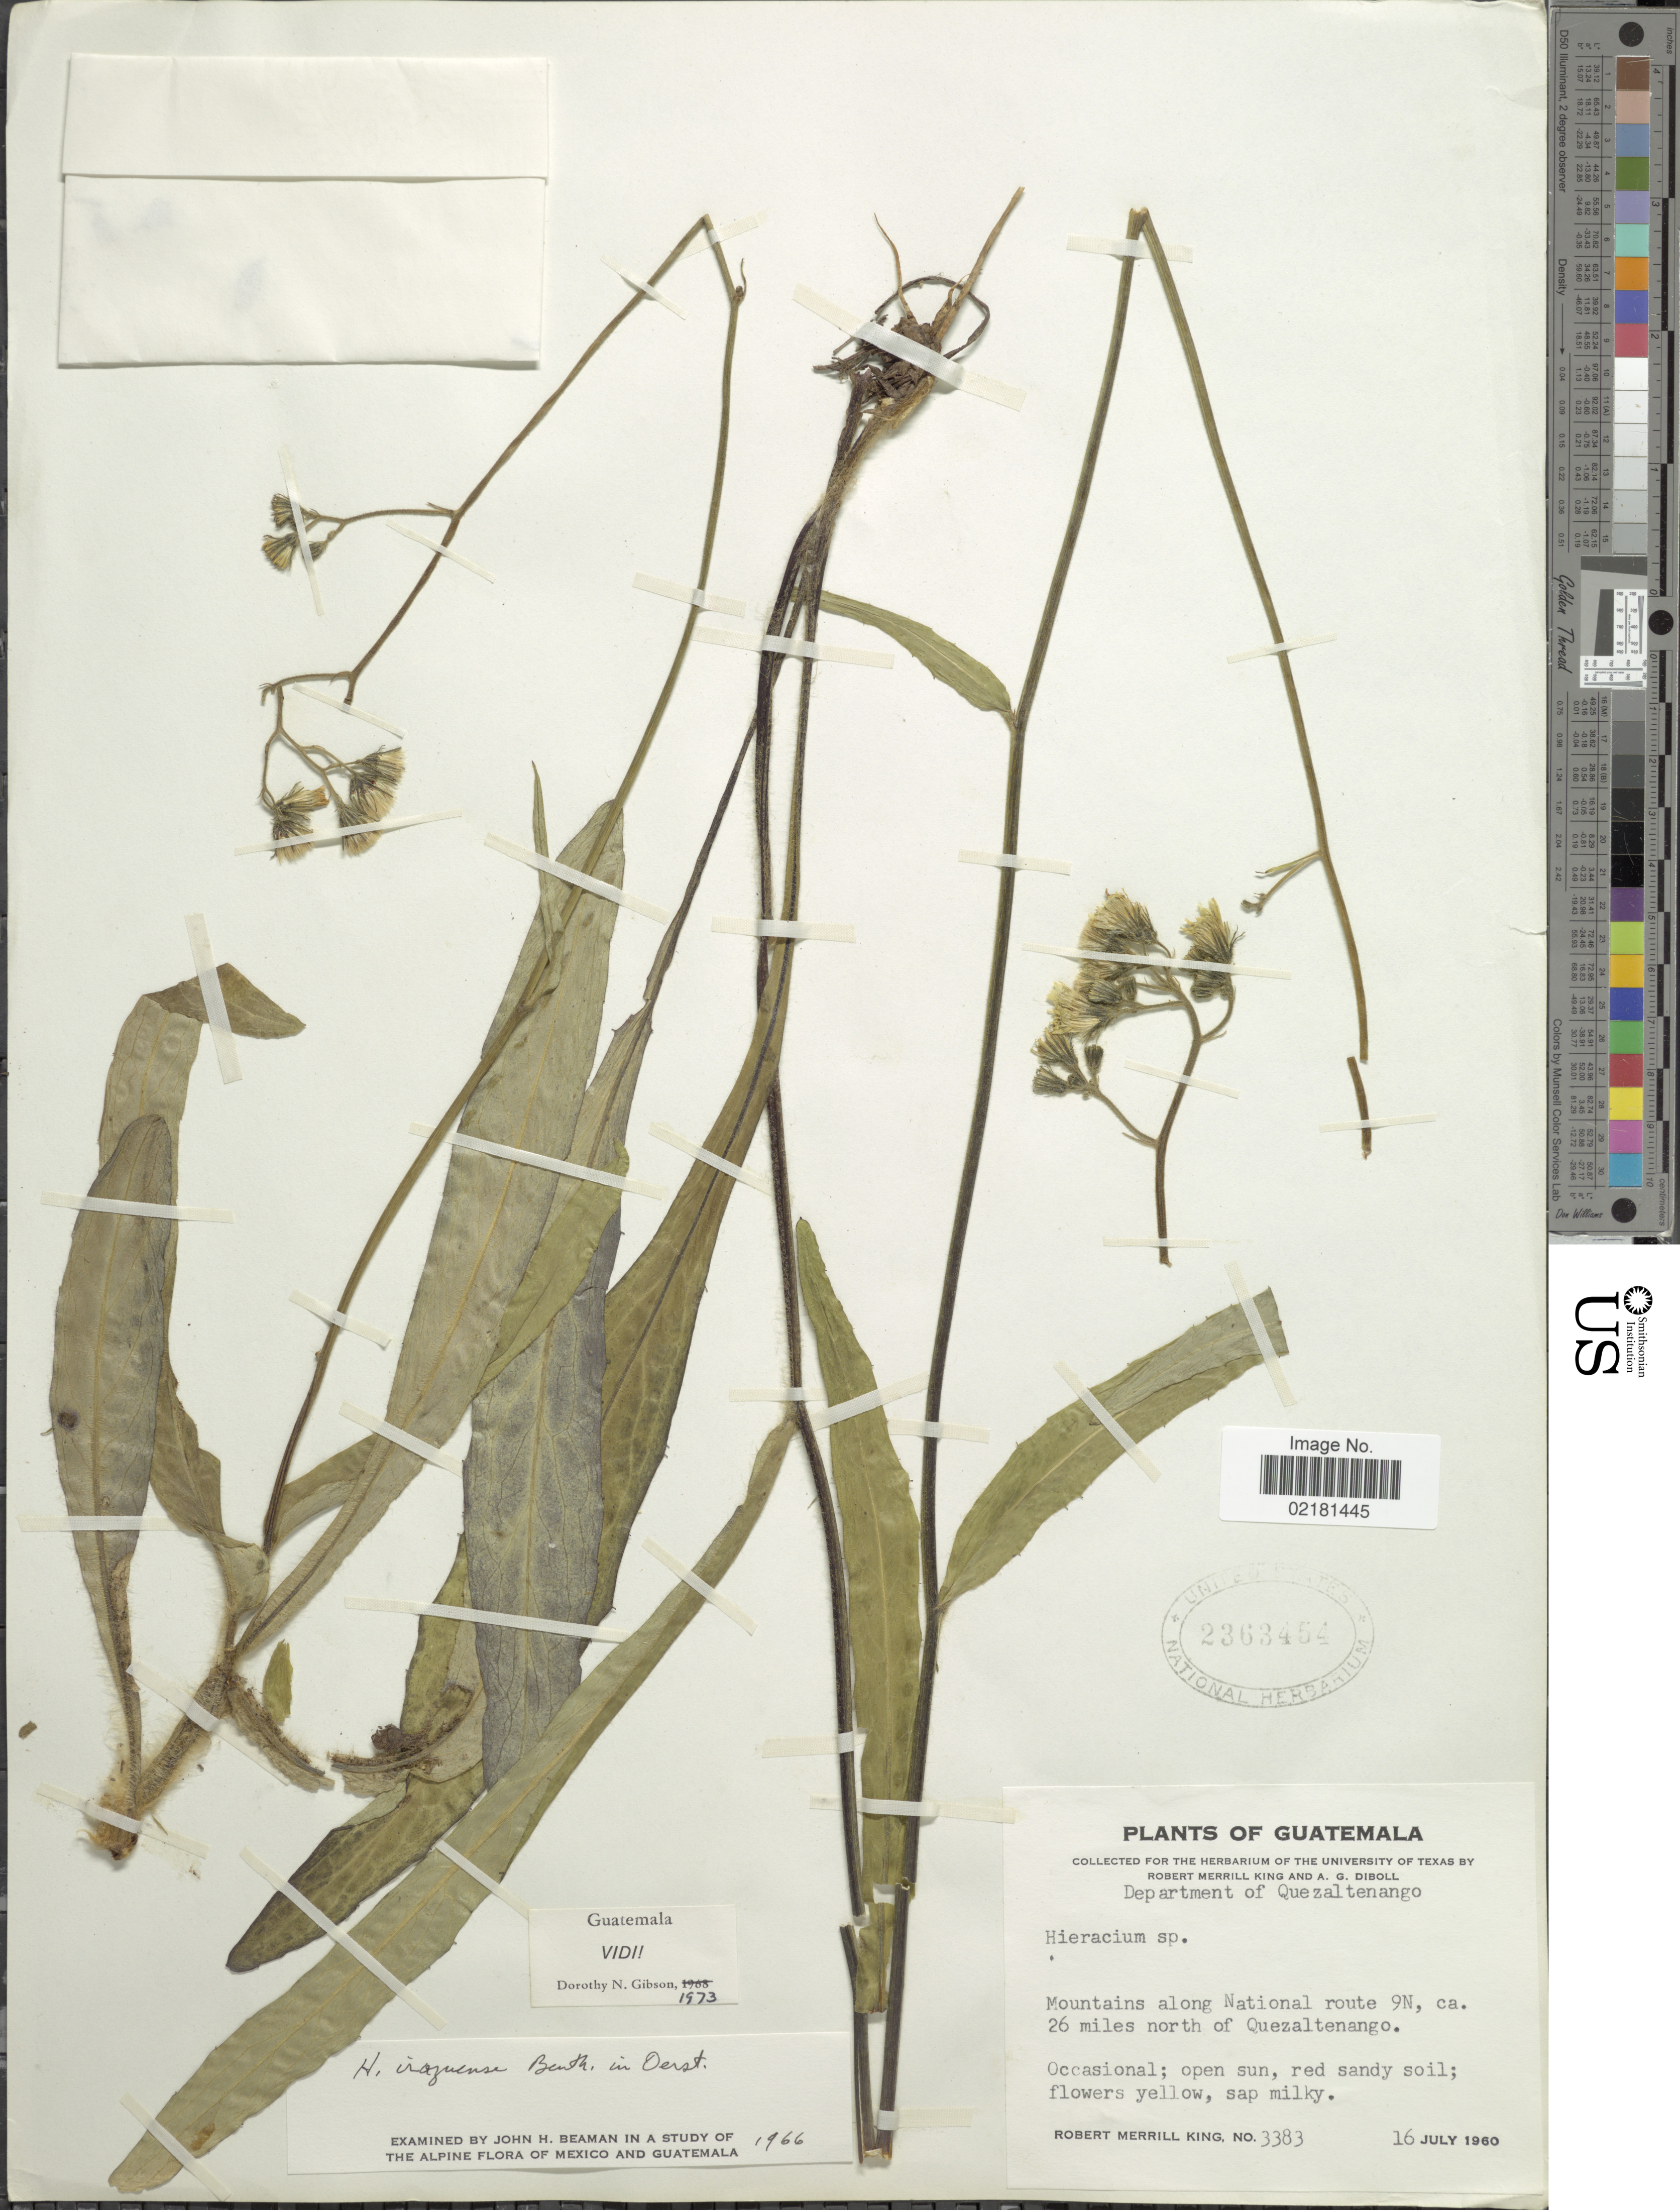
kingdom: Plantae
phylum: Tracheophyta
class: Magnoliopsida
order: Asterales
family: Asteraceae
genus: Hieracium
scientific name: Hieracium irasuense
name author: Benth.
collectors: R. M. King & A. Diboll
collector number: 3383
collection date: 1960-07-16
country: Guatemala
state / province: Quetzaltenango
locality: Mountains along National route 9N, ca. 26 miles north of Quezaltenango.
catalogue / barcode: US 2363454